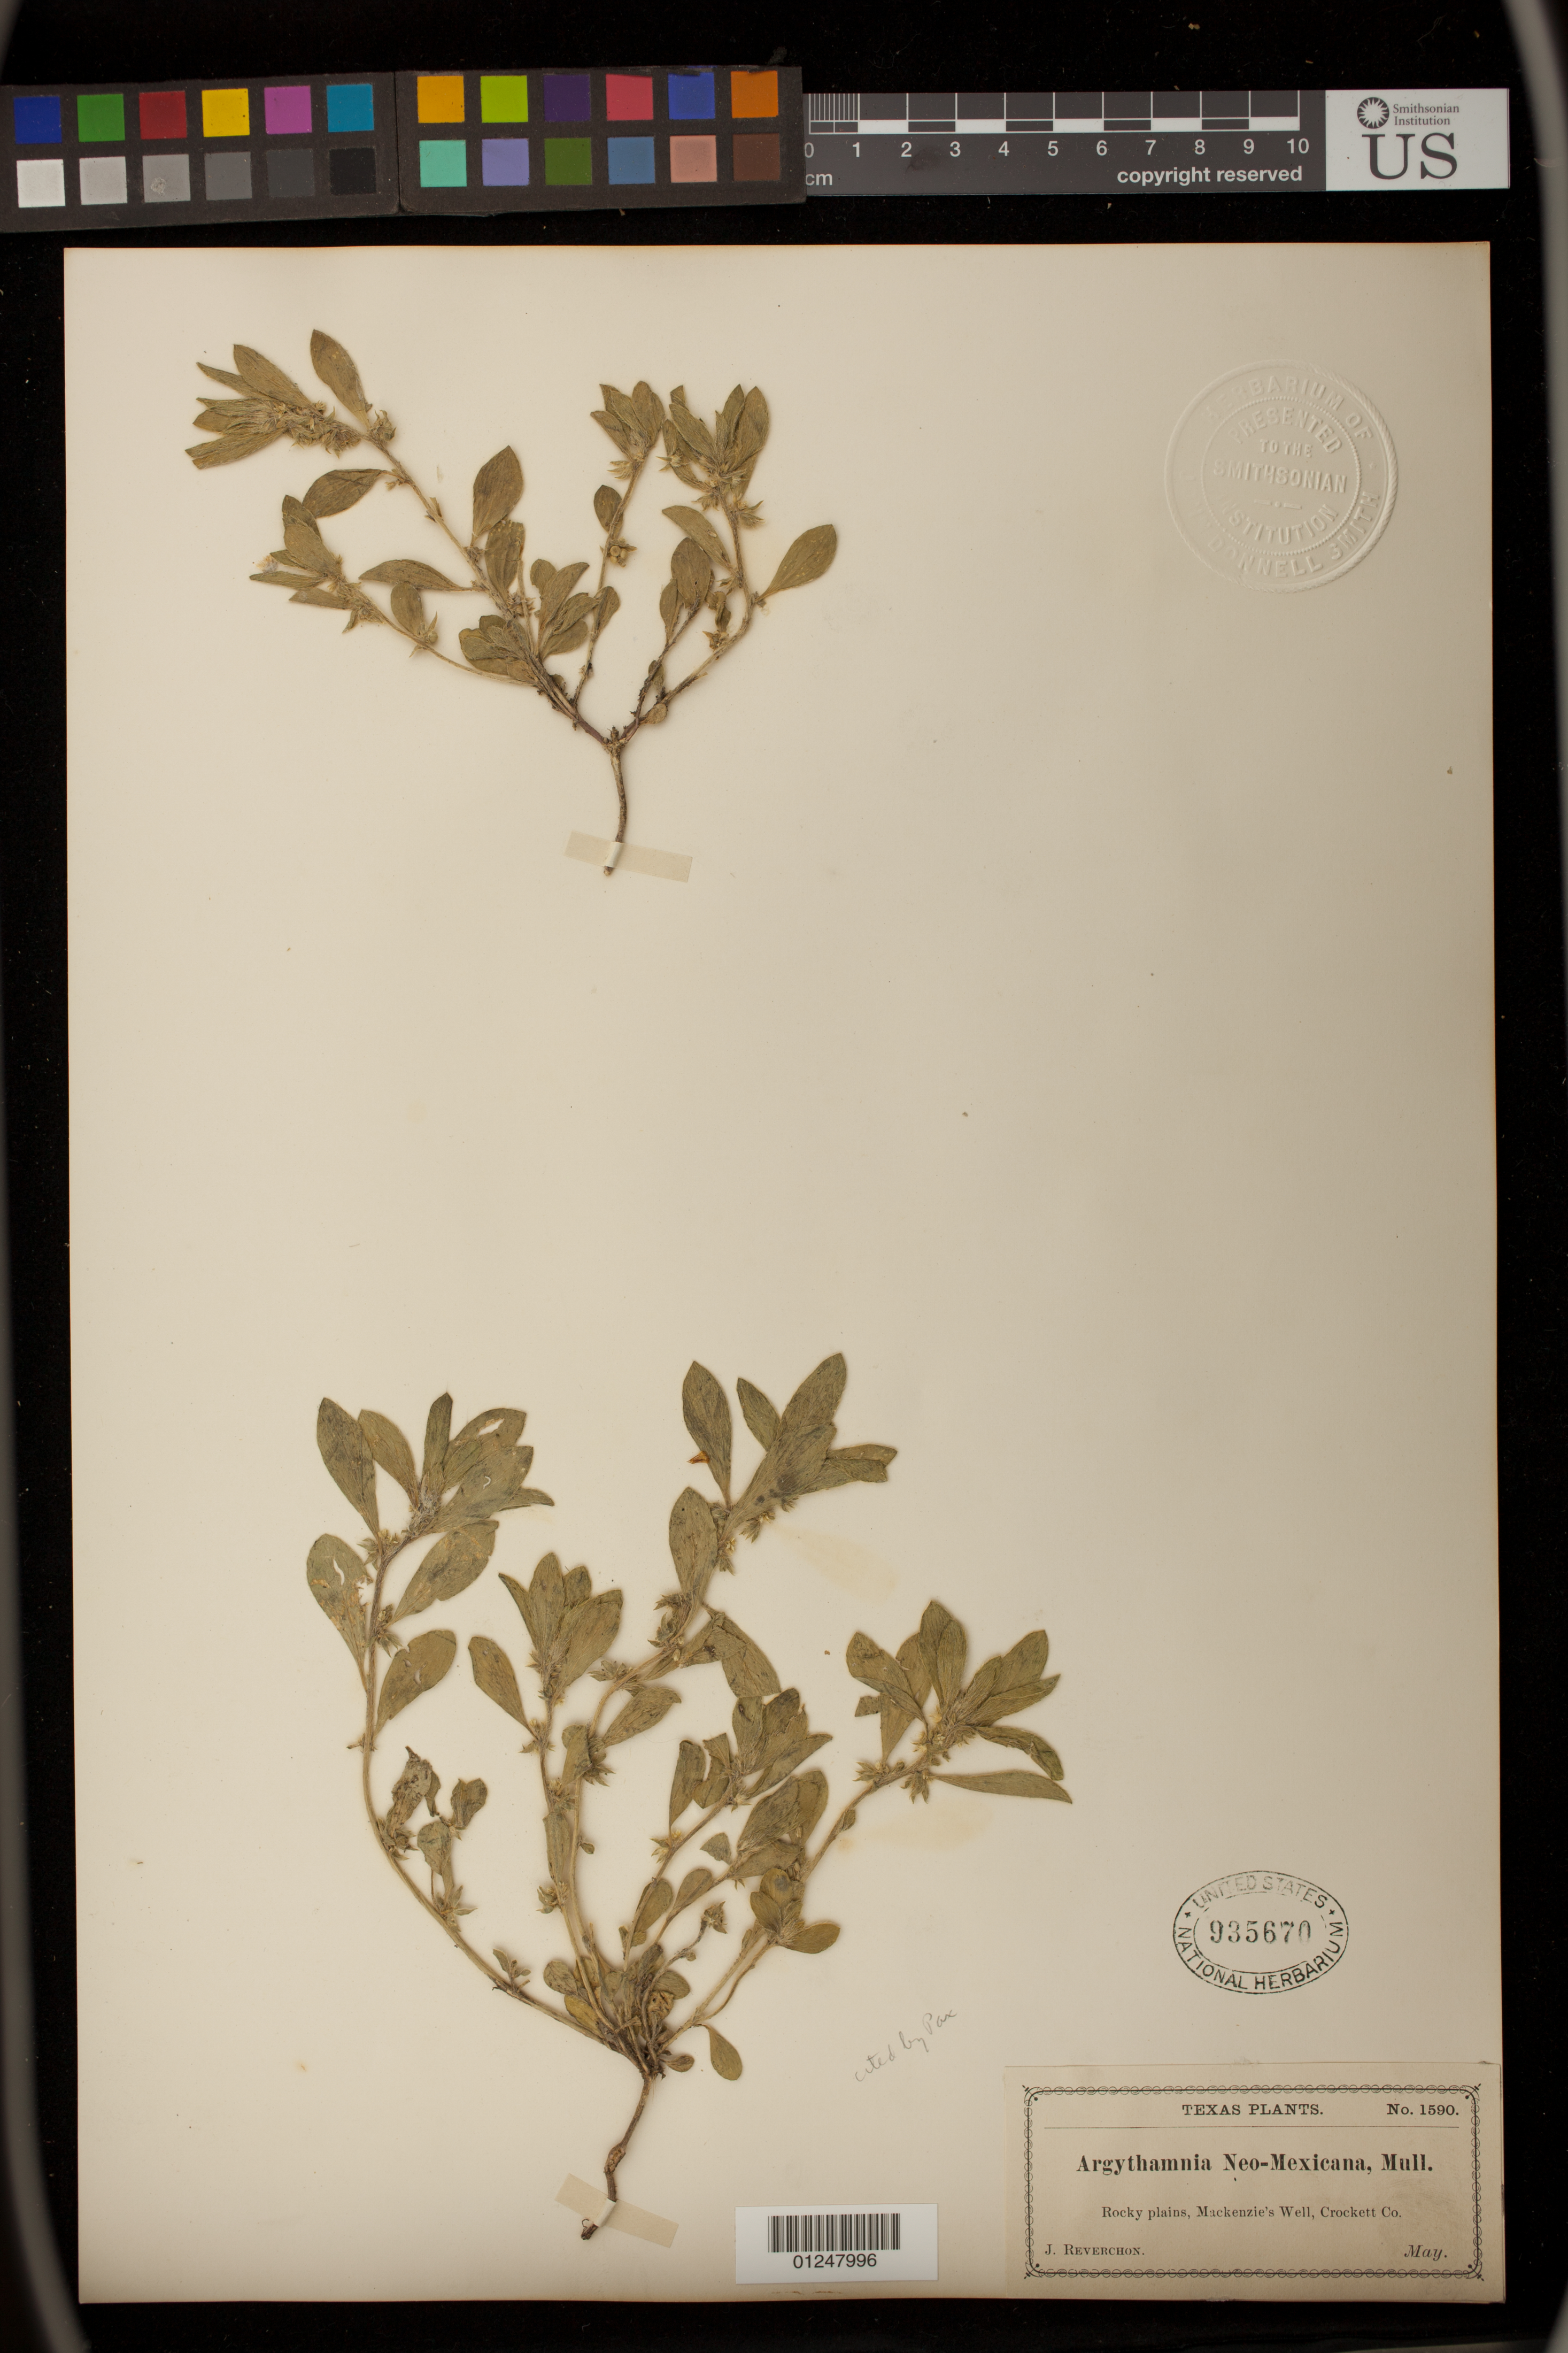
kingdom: Plantae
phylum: Tracheophyta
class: Magnoliopsida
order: Malpighiales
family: Euphorbiaceae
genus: Argythamnia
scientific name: Argythamnia serrata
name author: (Torr.) Müll. Arg.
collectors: J. Reverchon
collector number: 1590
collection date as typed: May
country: United States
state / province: Texas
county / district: Crockett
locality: Rocky plains, Mackenzie's Well.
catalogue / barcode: US 935670